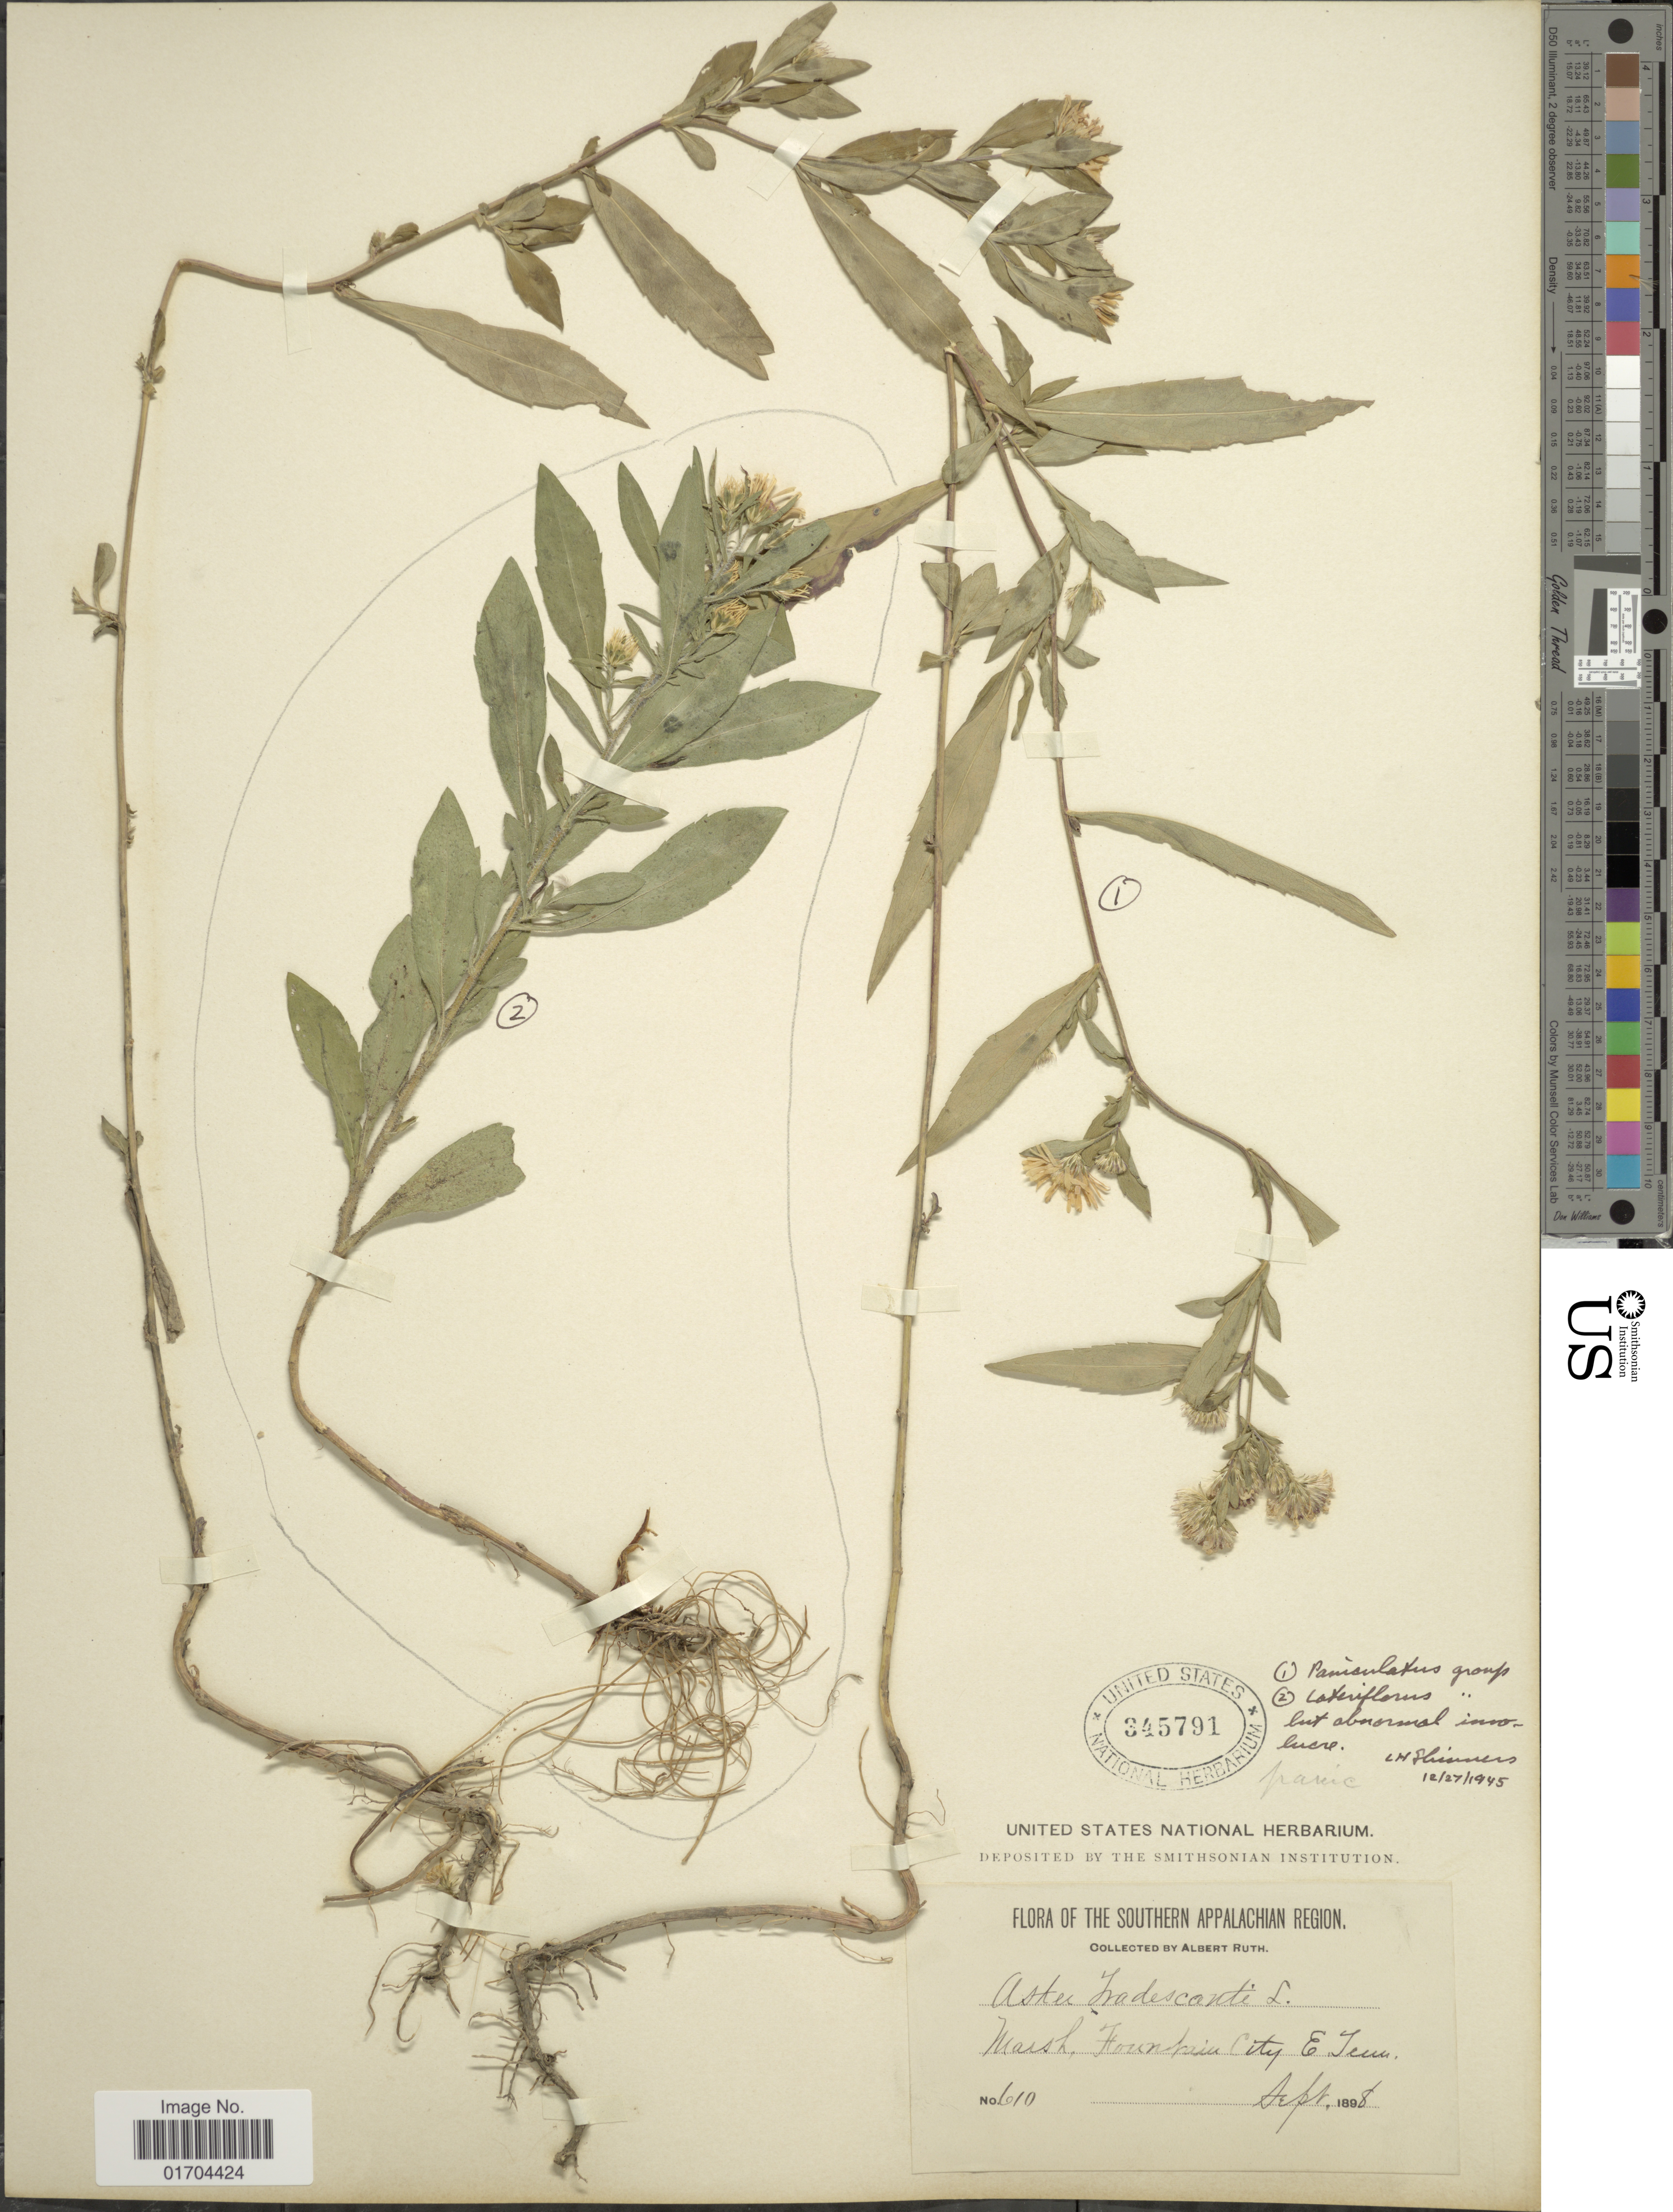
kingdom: Plantae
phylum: Tracheophyta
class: Magnoliopsida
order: Asterales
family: Asteraceae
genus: Symphyotrichum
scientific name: Symphyotrichum sp.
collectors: A. Ruth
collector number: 610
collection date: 1898-09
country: United States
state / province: Tennessee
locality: Southern Appalachian Region, Marsh, Fountain City, E. Tenn.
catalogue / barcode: US 345791